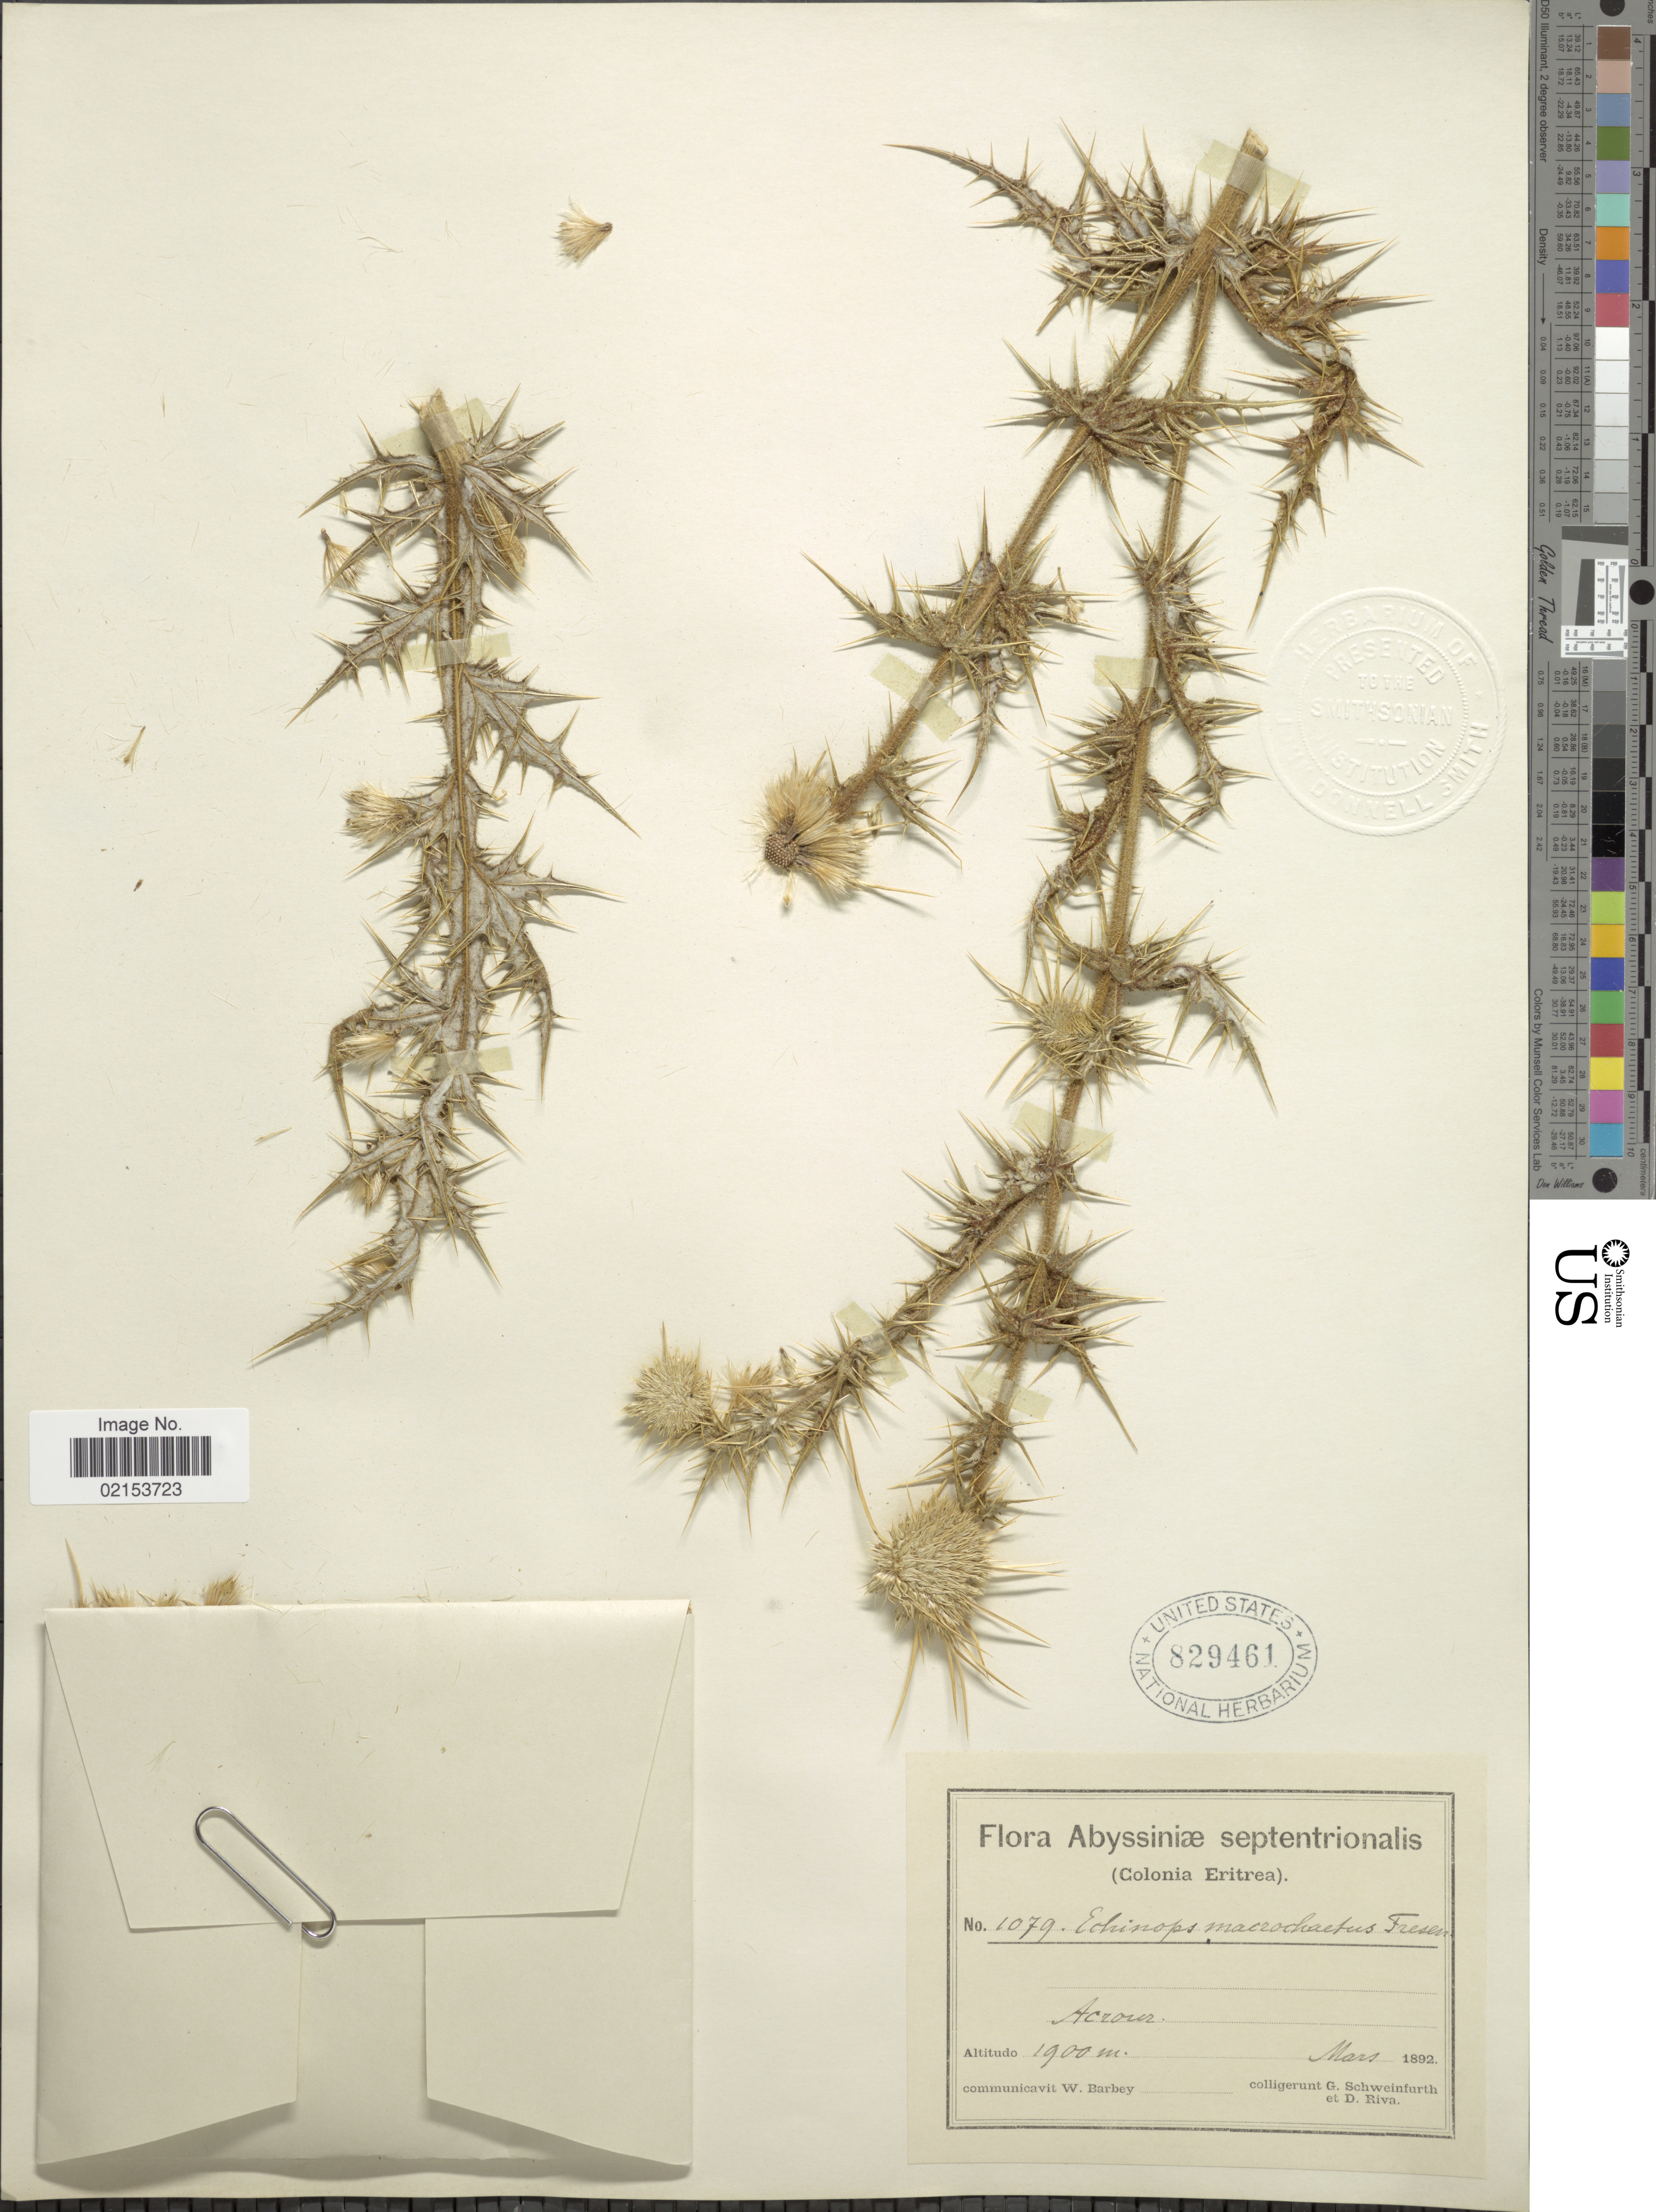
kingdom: Plantae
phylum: Tracheophyta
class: Magnoliopsida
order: Asterales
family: Asteraceae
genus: Echinops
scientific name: Echinops macrochaetus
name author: Fresen.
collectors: G. A. Schweinfurth (herbarium)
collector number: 1079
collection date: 1892-03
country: Eritrea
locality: Abyssiniae. Acrour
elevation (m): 1900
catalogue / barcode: US 829461